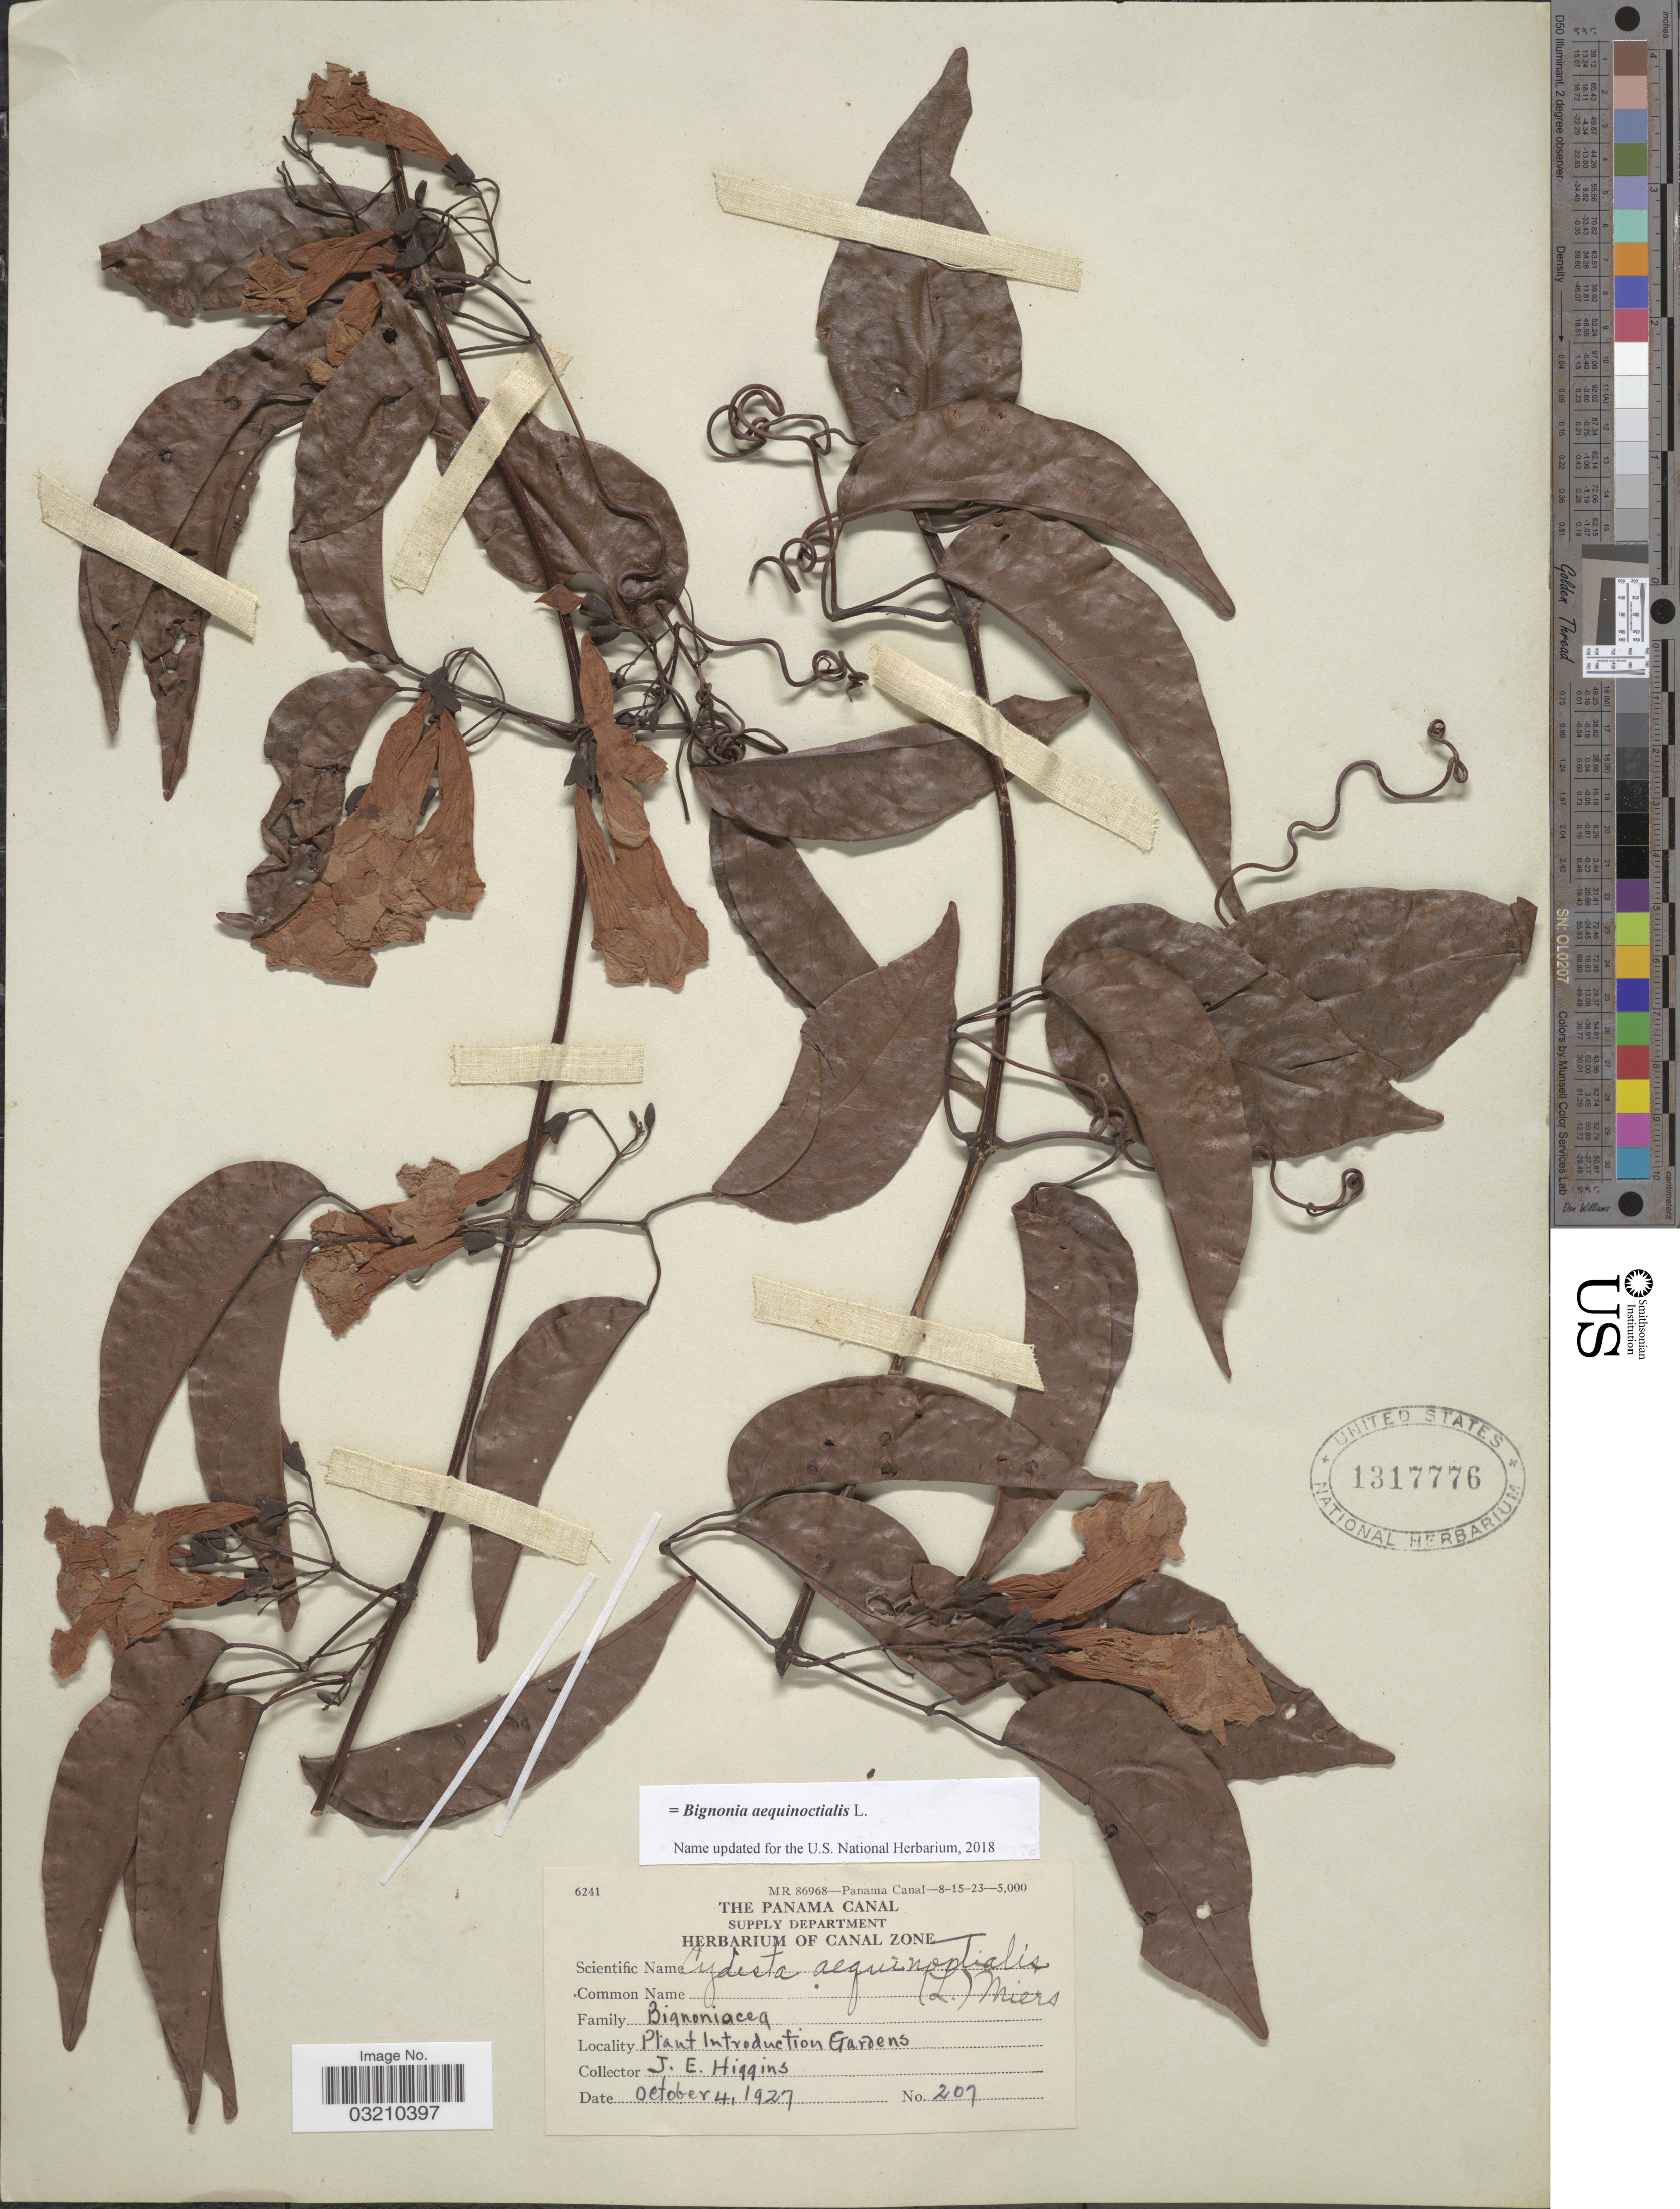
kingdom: Plantae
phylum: Tracheophyta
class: Magnoliopsida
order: Lamiales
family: Bignoniaceae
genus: Bignonia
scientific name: Bignonia aequinoctialis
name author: L.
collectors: J. Higgins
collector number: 207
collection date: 1927-10-04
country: Panama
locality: Panama Canal. Plant Introduction Gardens.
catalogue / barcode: US 1317776